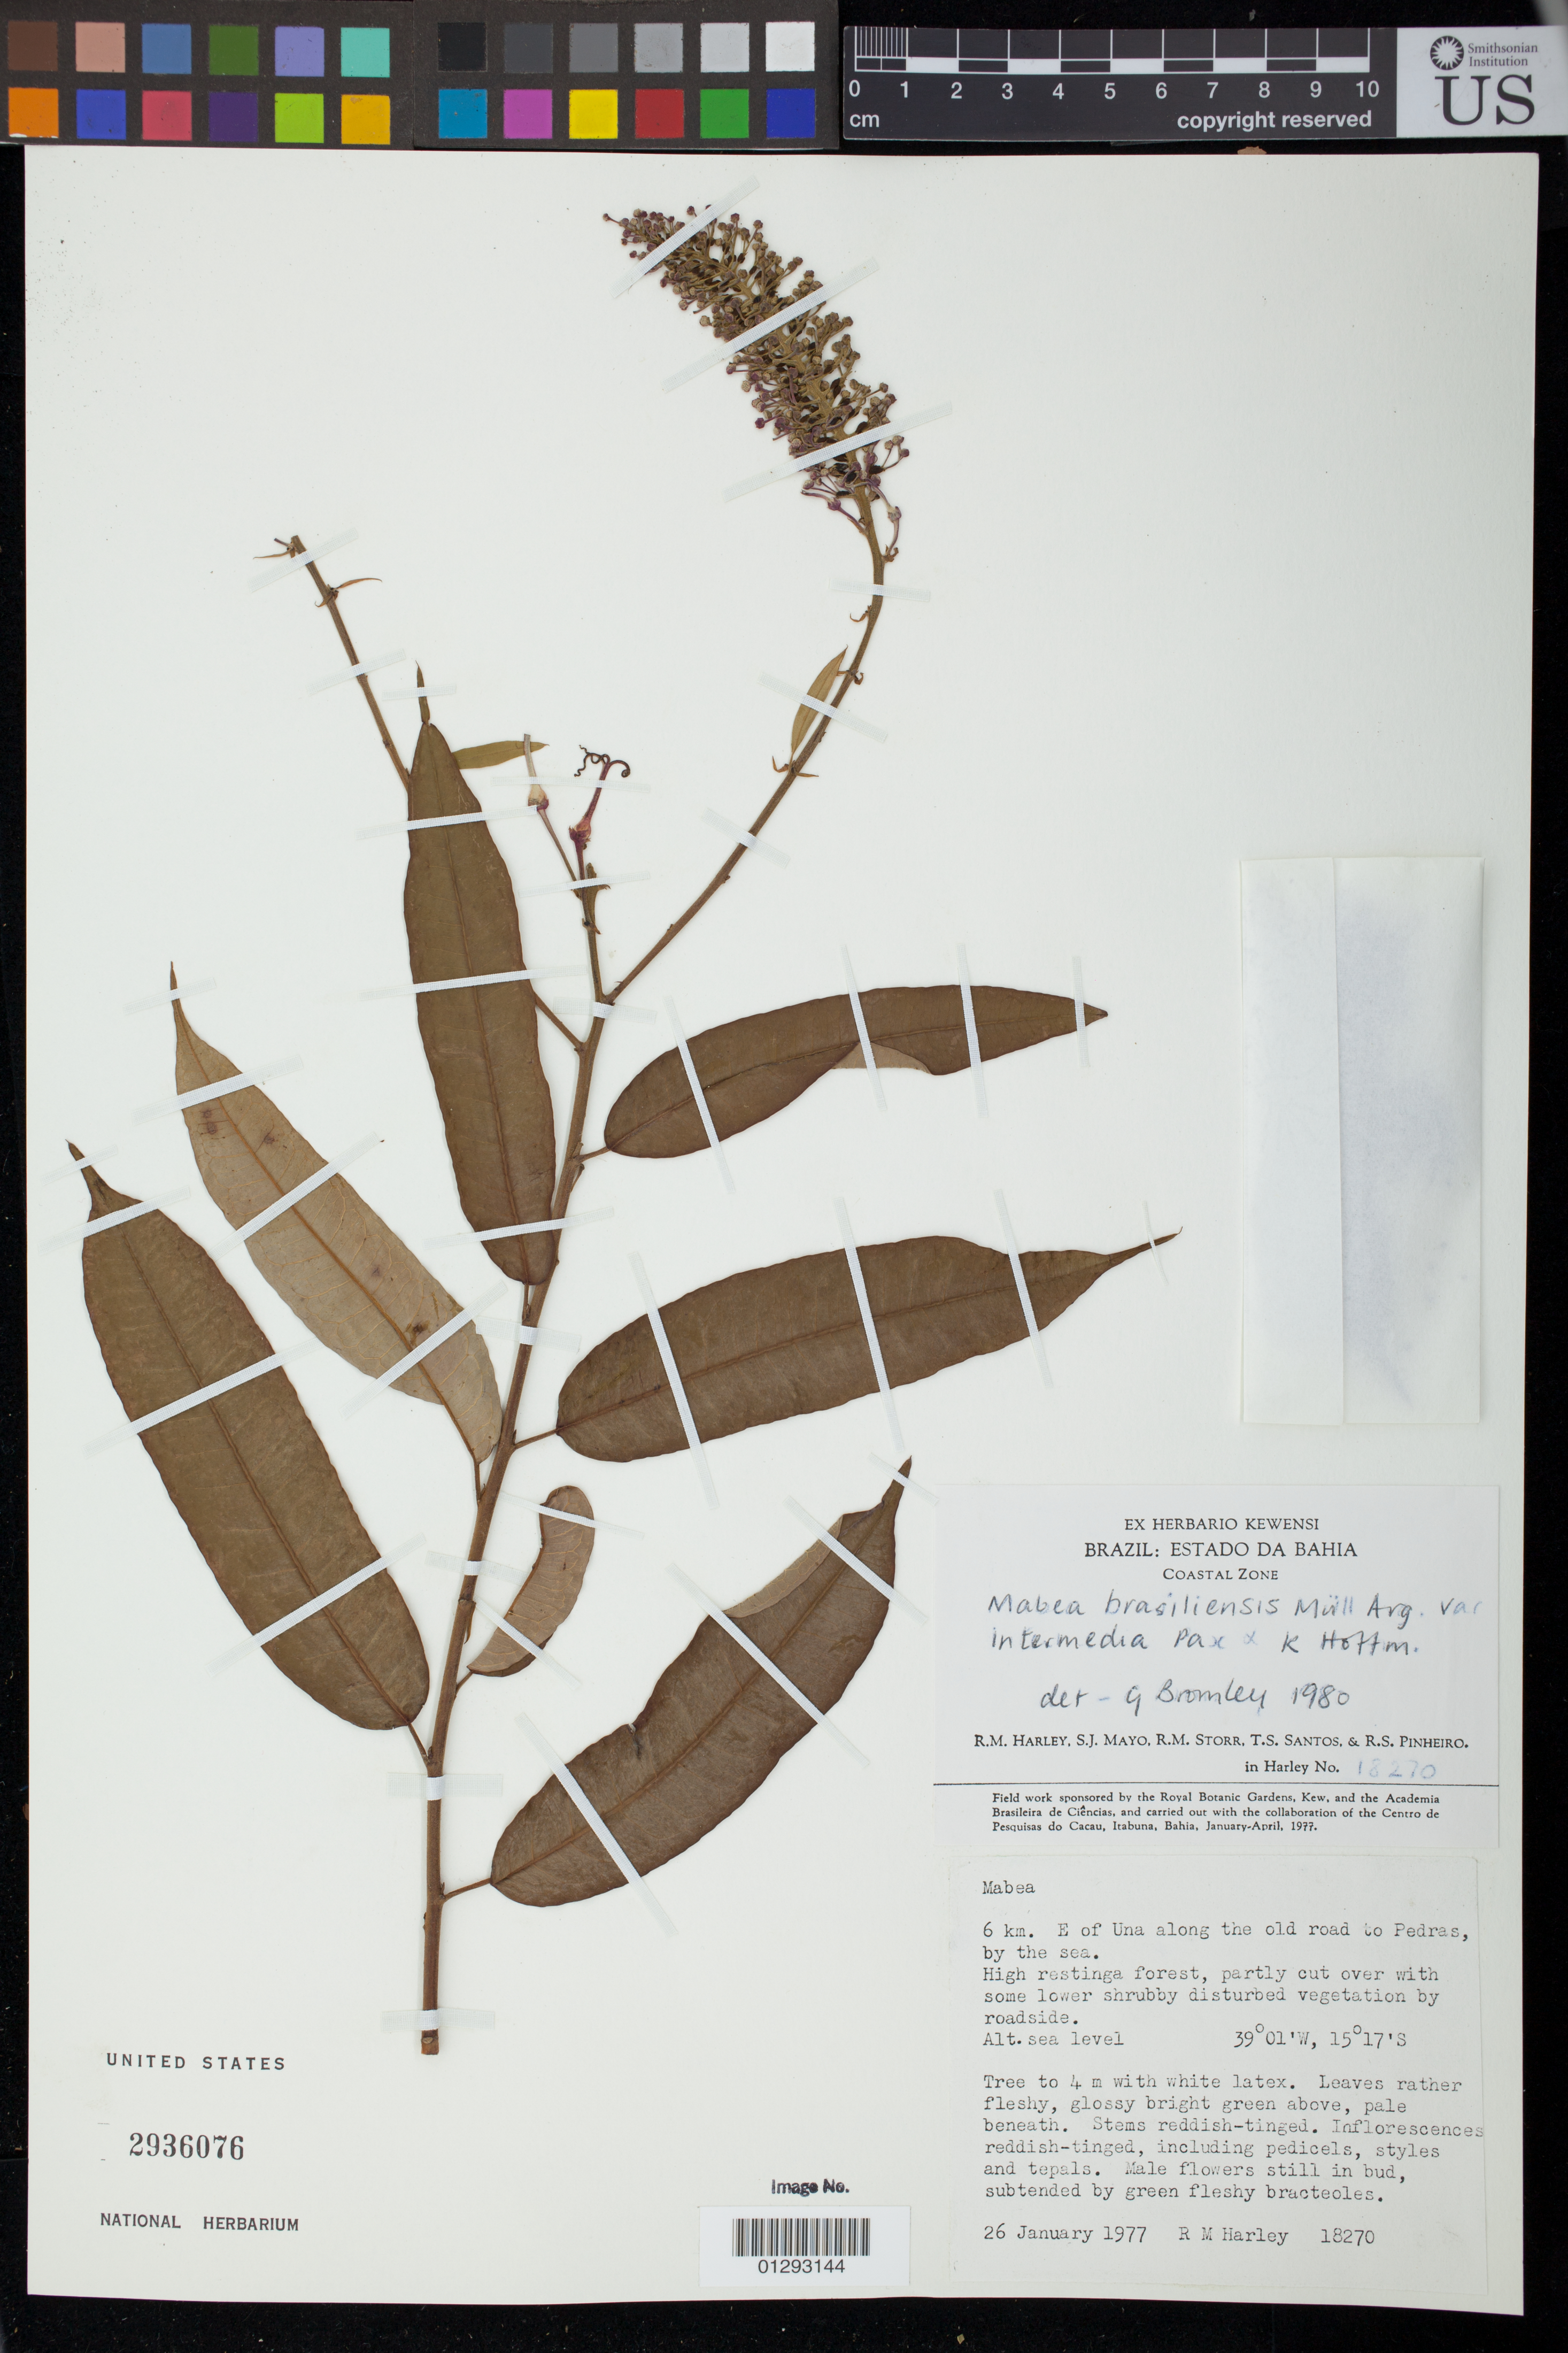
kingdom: Plantae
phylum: Tracheophyta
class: Magnoliopsida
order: Malpighiales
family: Euphorbiaceae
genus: Mabea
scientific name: Mabea brasiliensis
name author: Müll. Arg. in DC.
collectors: R. M. Harley, S. J. Mayo, R. M. Storr, T. S. Santos & R. S. Pinheiro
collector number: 18270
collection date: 1977-01-26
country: Brazil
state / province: Bahia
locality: Coastal zone, 6 km E of Una along old road to Pedras, by the sea.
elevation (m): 0